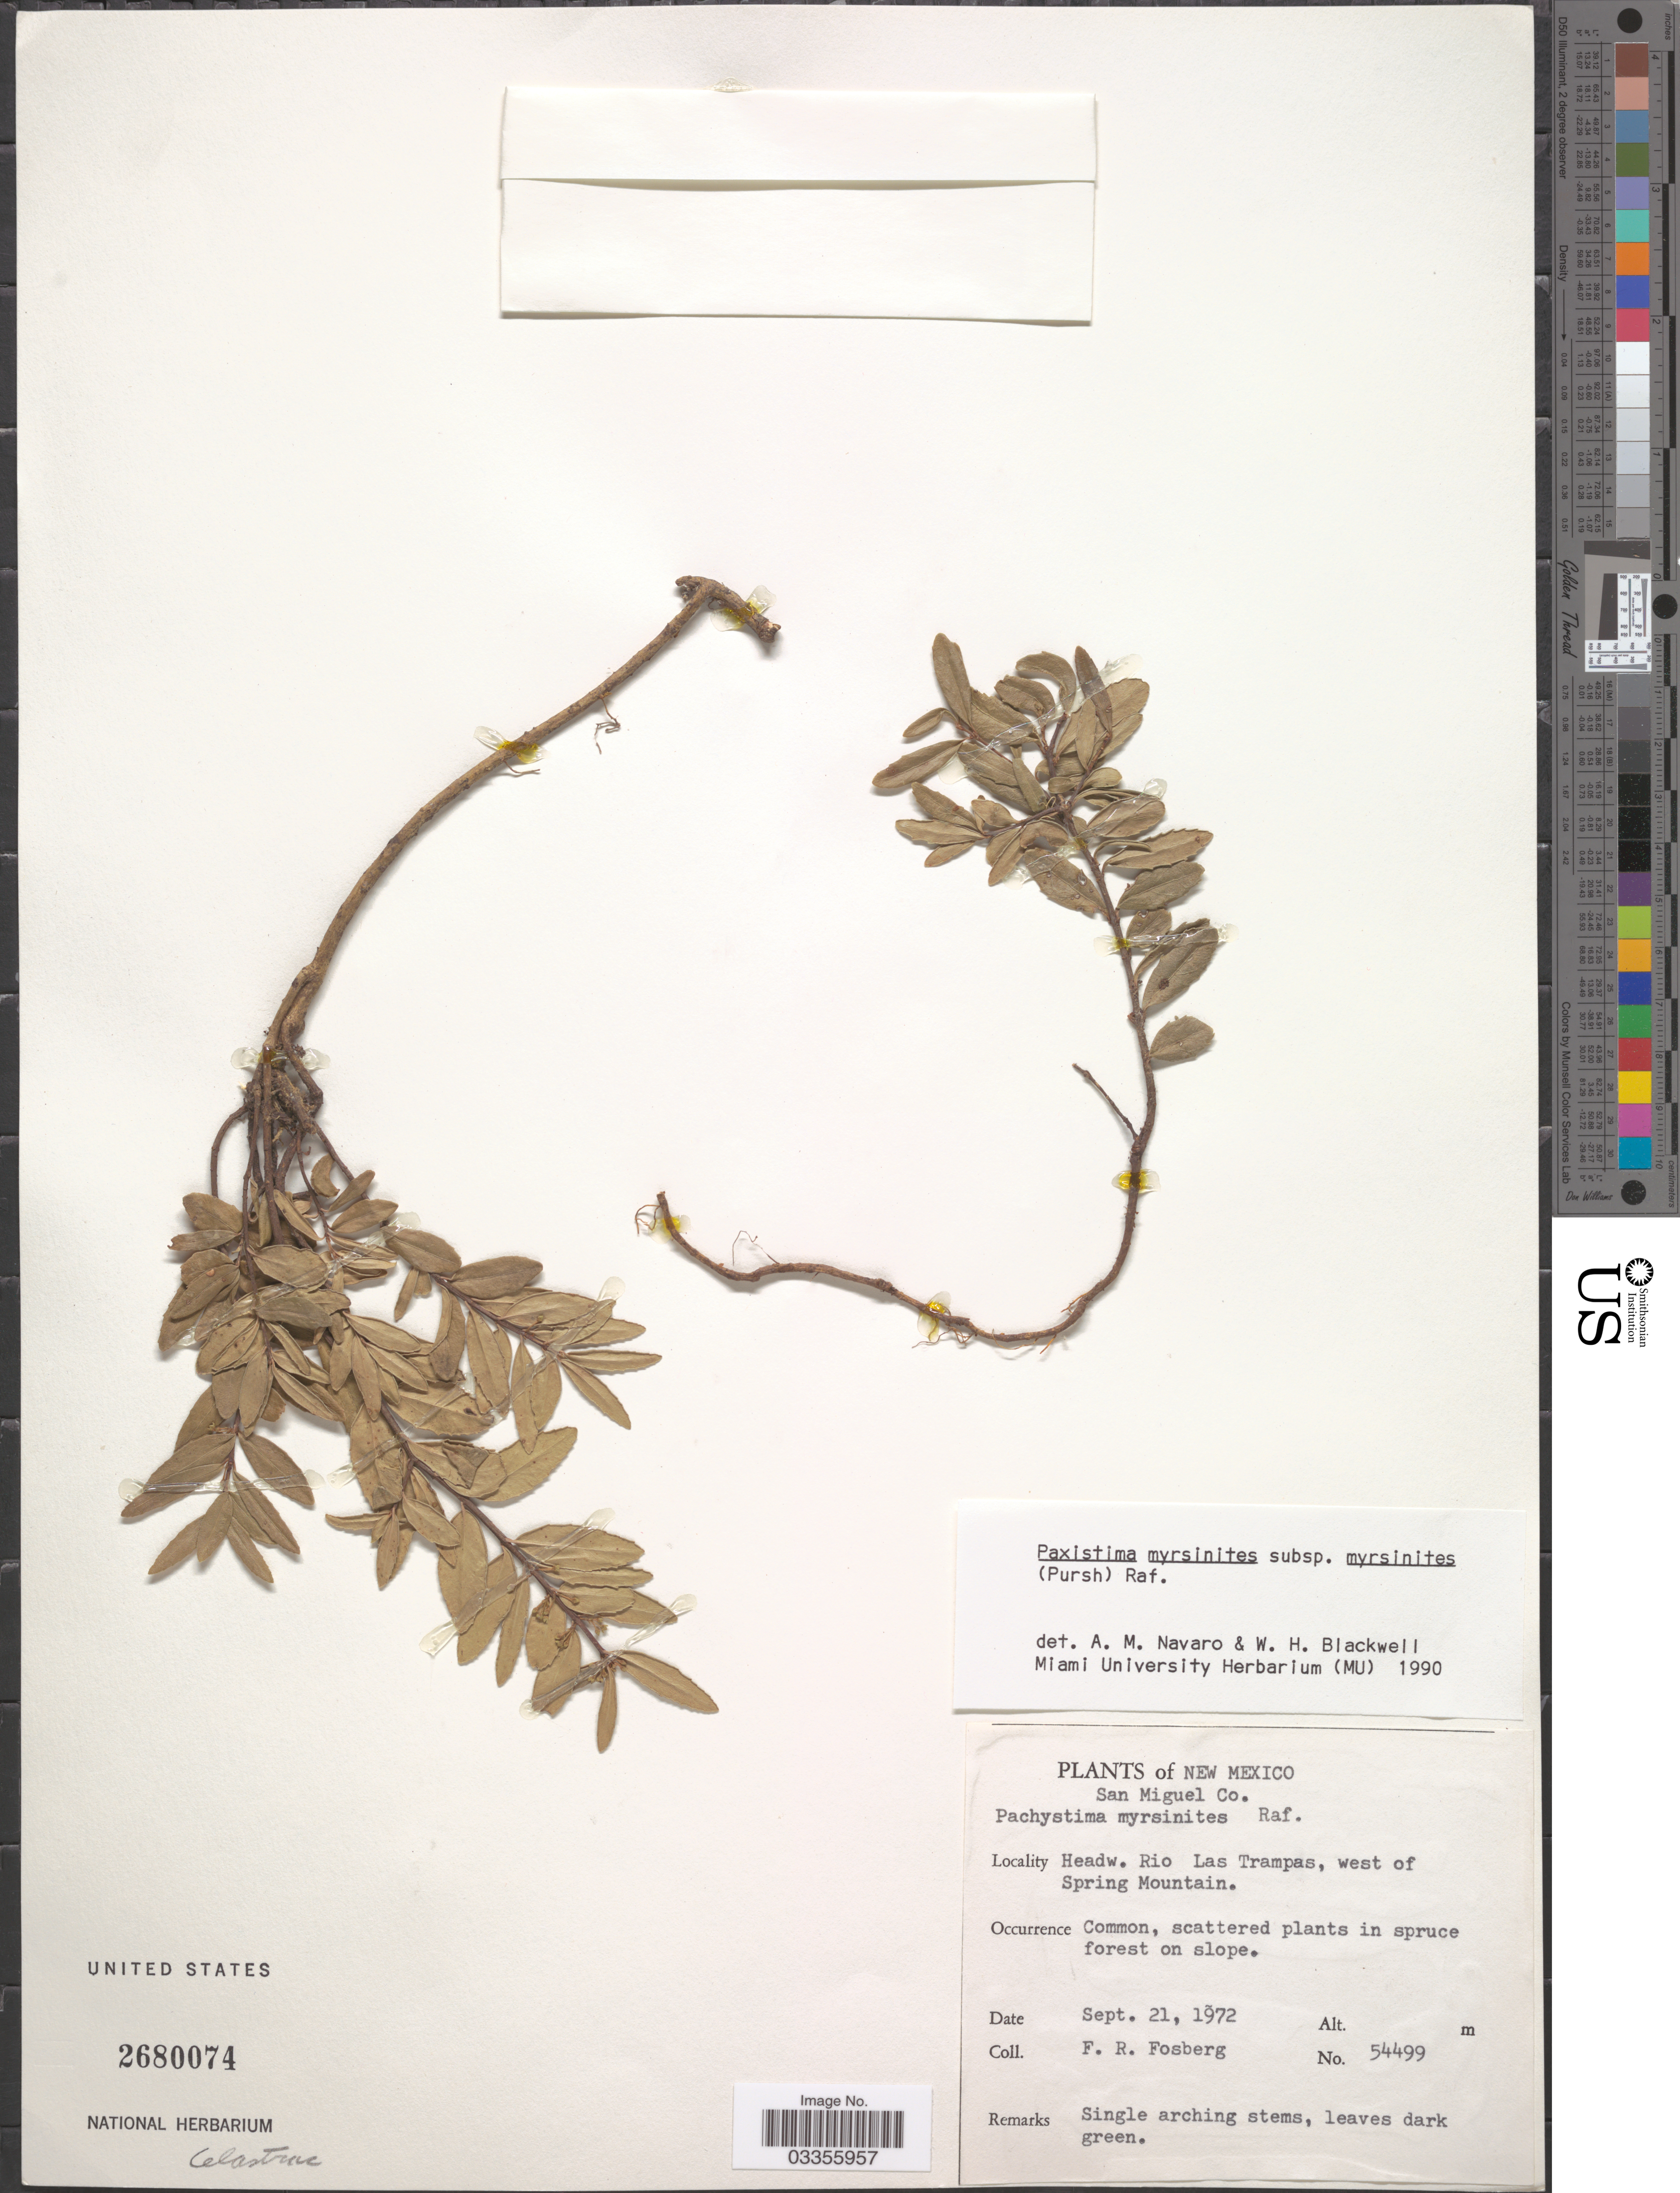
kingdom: Plantae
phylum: Tracheophyta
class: Magnoliopsida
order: Celastrales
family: Celastraceae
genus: Paxistima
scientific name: Paxistima myrsinites subsp. myrsinites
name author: (Pursh) Raf.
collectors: F. R. Fosberg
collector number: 54499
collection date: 1972-09-21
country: United States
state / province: New Mexico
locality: San Miguel Co. Headw. Rio Las Trampas, west of Spring Mountain.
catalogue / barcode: US 2680074